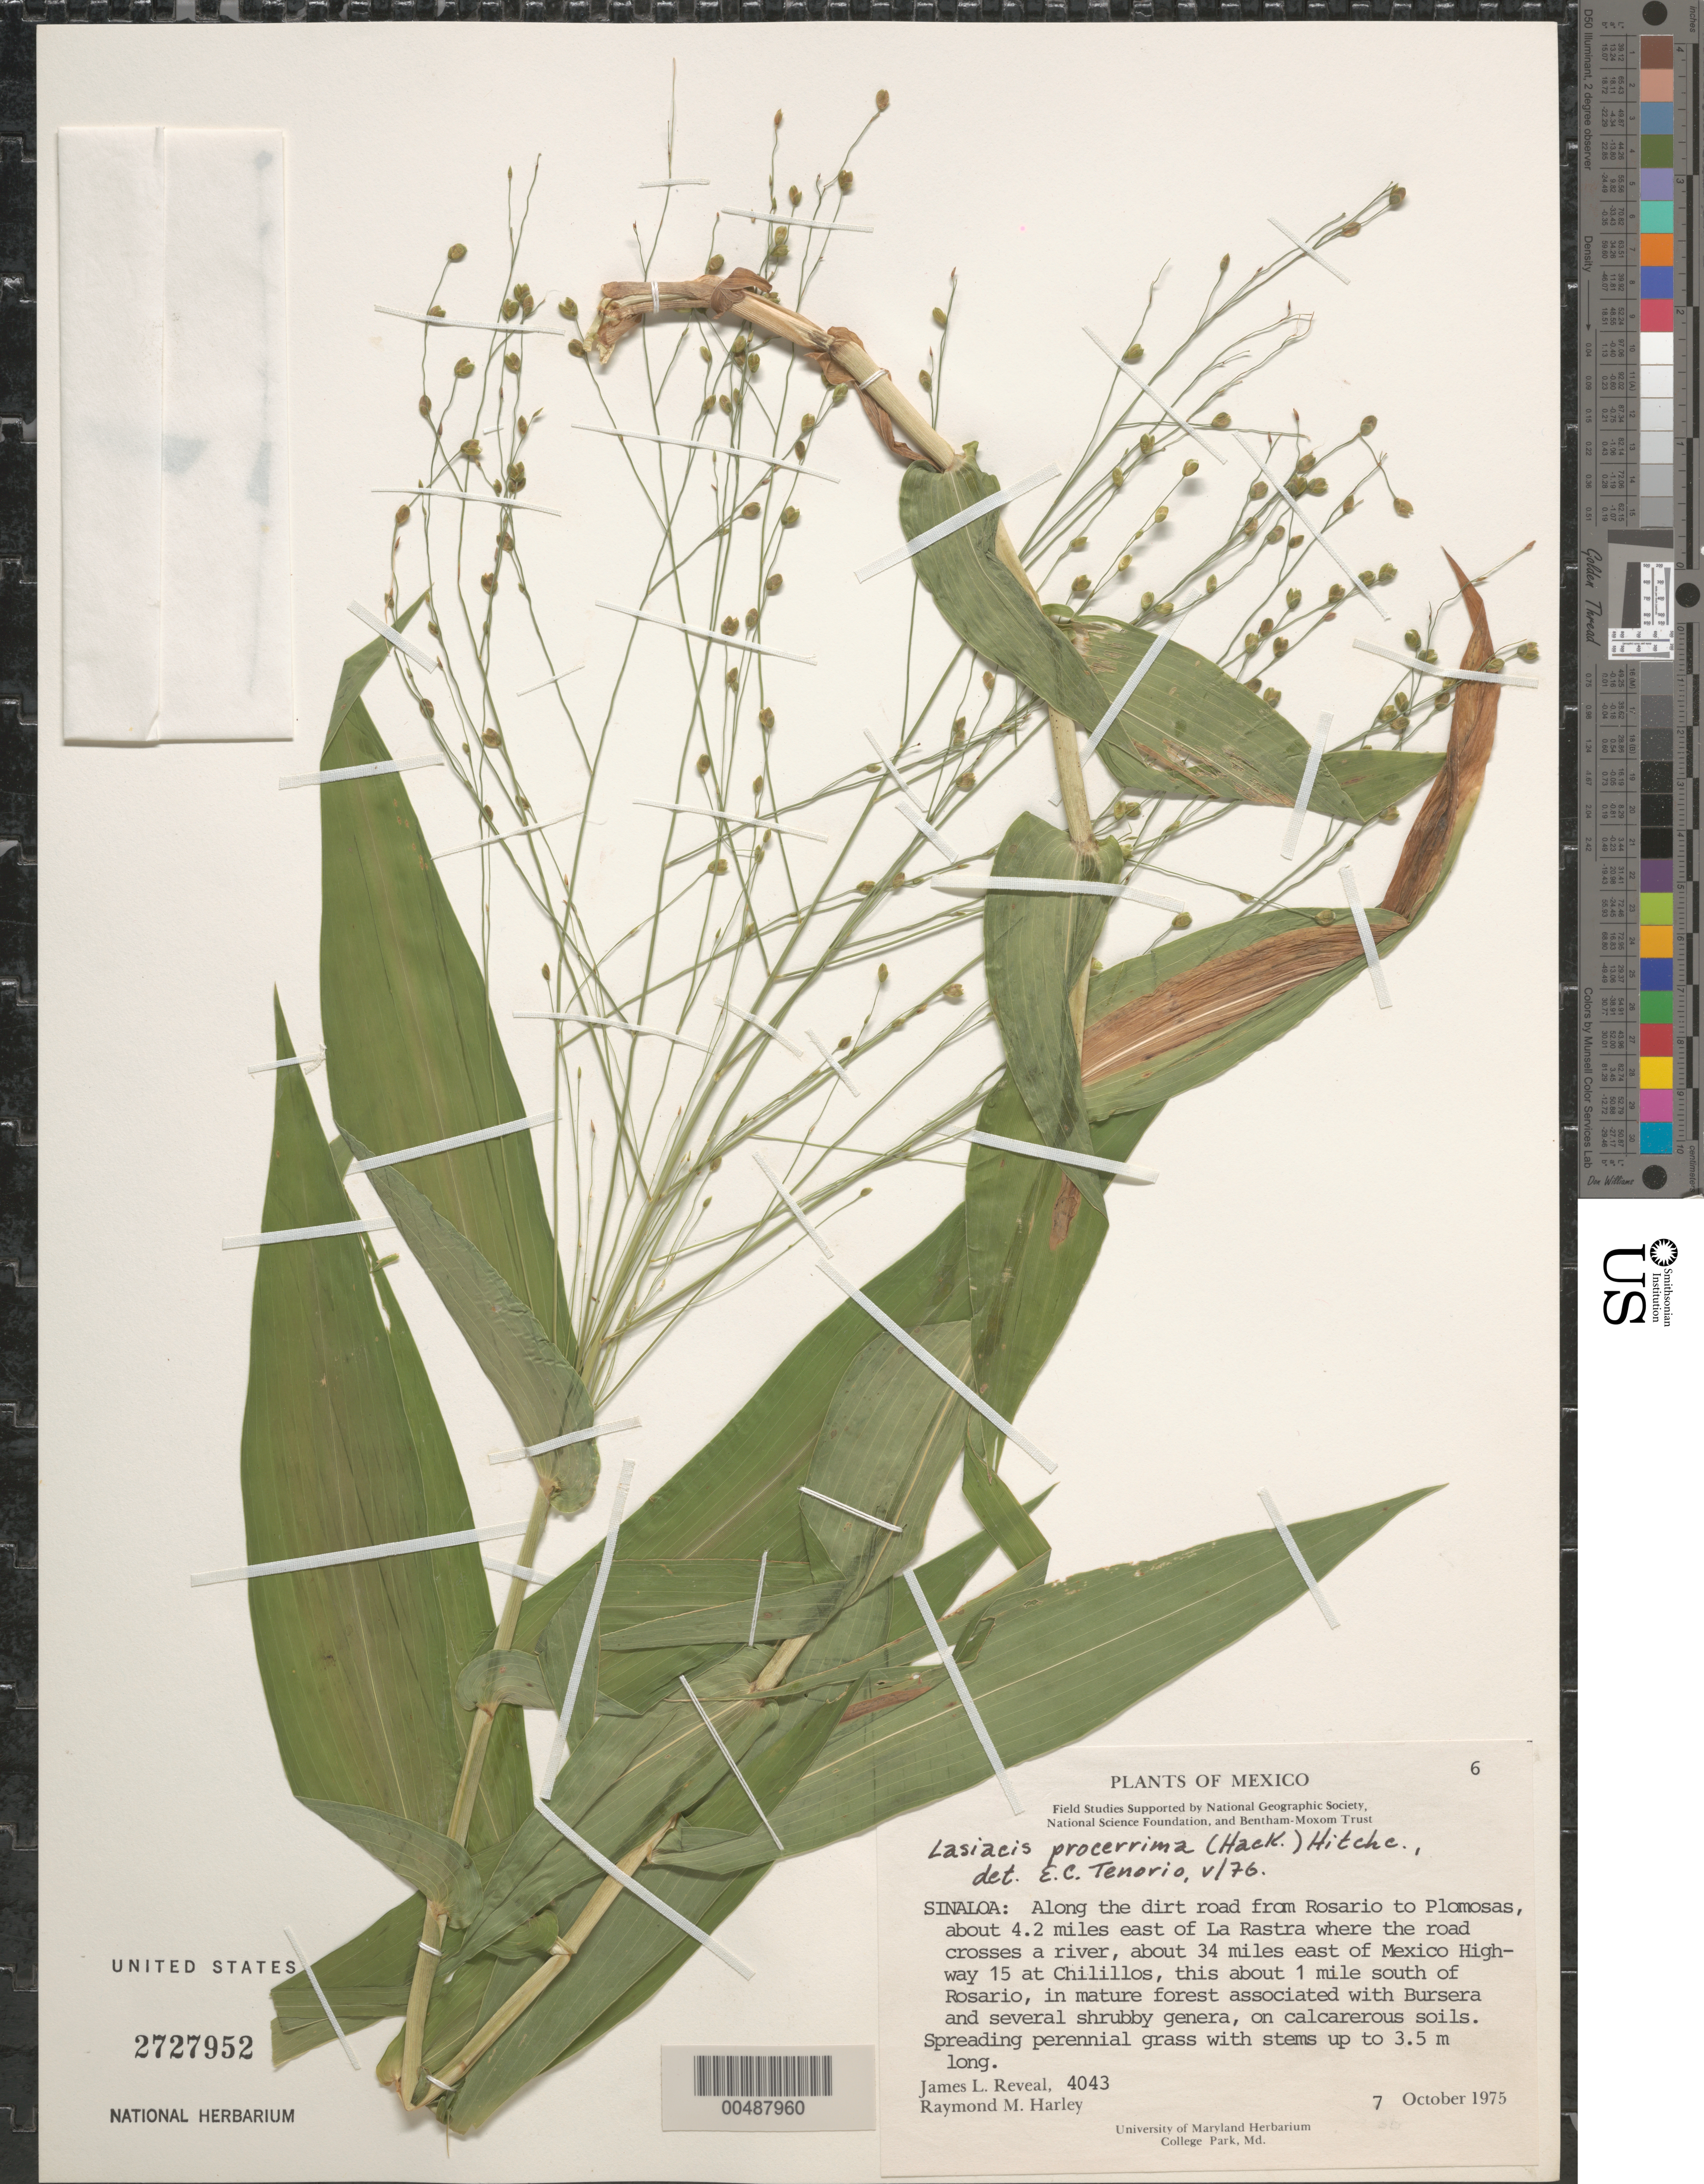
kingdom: Plantae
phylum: Tracheophyta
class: Liliopsida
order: Poales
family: Poaceae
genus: Lasiacis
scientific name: Lasiacis procerrima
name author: (Hack.) Hitchc.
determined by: Tenorio, E. C.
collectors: J. L. Reveal & R. M. Harley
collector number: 4043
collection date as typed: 7 Oct 1975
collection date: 1975-10-07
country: Mexico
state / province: Sinaloa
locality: Along the rd from Rosario to Plomosas, about 4.2 mi E of La Rastra where the rd crosses the river, about 34 mi E of Mexico Hw...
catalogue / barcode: US 2727952